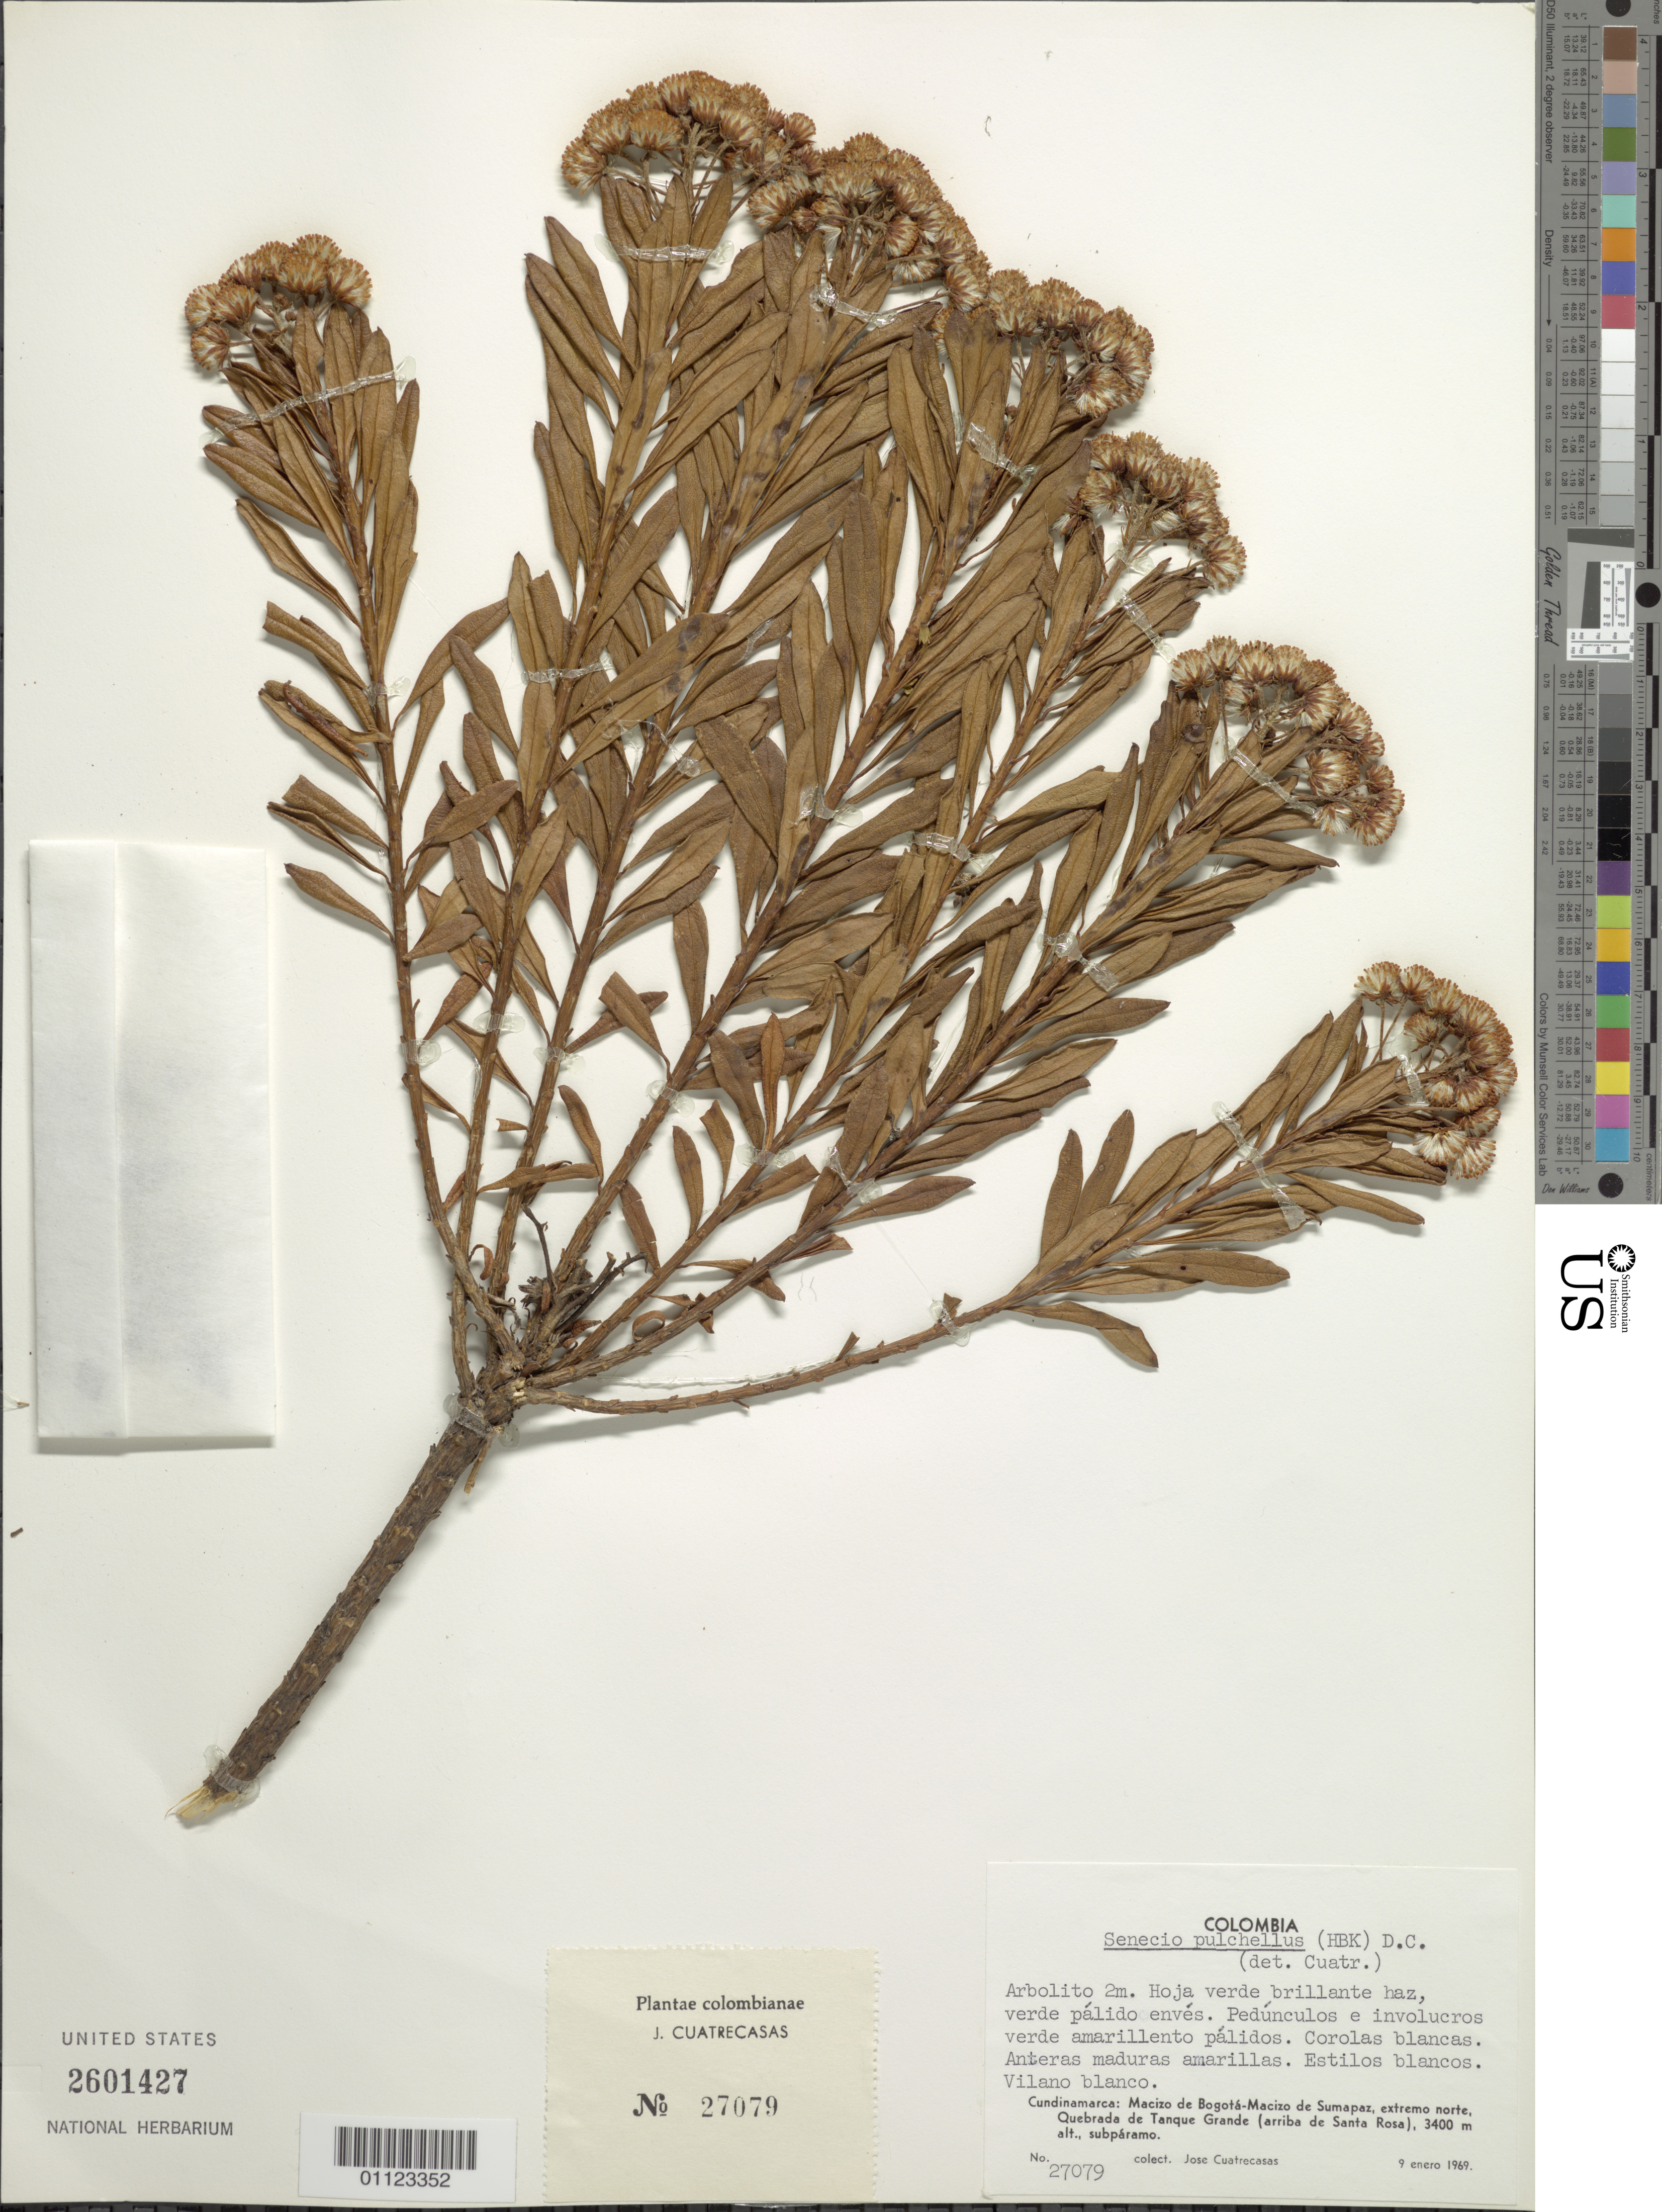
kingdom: Plantae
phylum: Tracheophyta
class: Magnoliopsida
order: Asterales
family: Asteraceae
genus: Pentacalia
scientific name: Pentacalia pulchella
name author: (Kunth) Cuatrec.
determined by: Cuatrecasas, J.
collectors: J. Cuatrecasas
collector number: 27079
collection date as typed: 09 Jan 1969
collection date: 1969-01-09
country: Colombia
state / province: Cundinamarca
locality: Macizo de Bogotá-Macizo de Sumapaz, extremo norte; Quebrada de Tanque Grande (arriba de Santa Rosa).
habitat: subparamo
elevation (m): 3400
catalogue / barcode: US 2601427